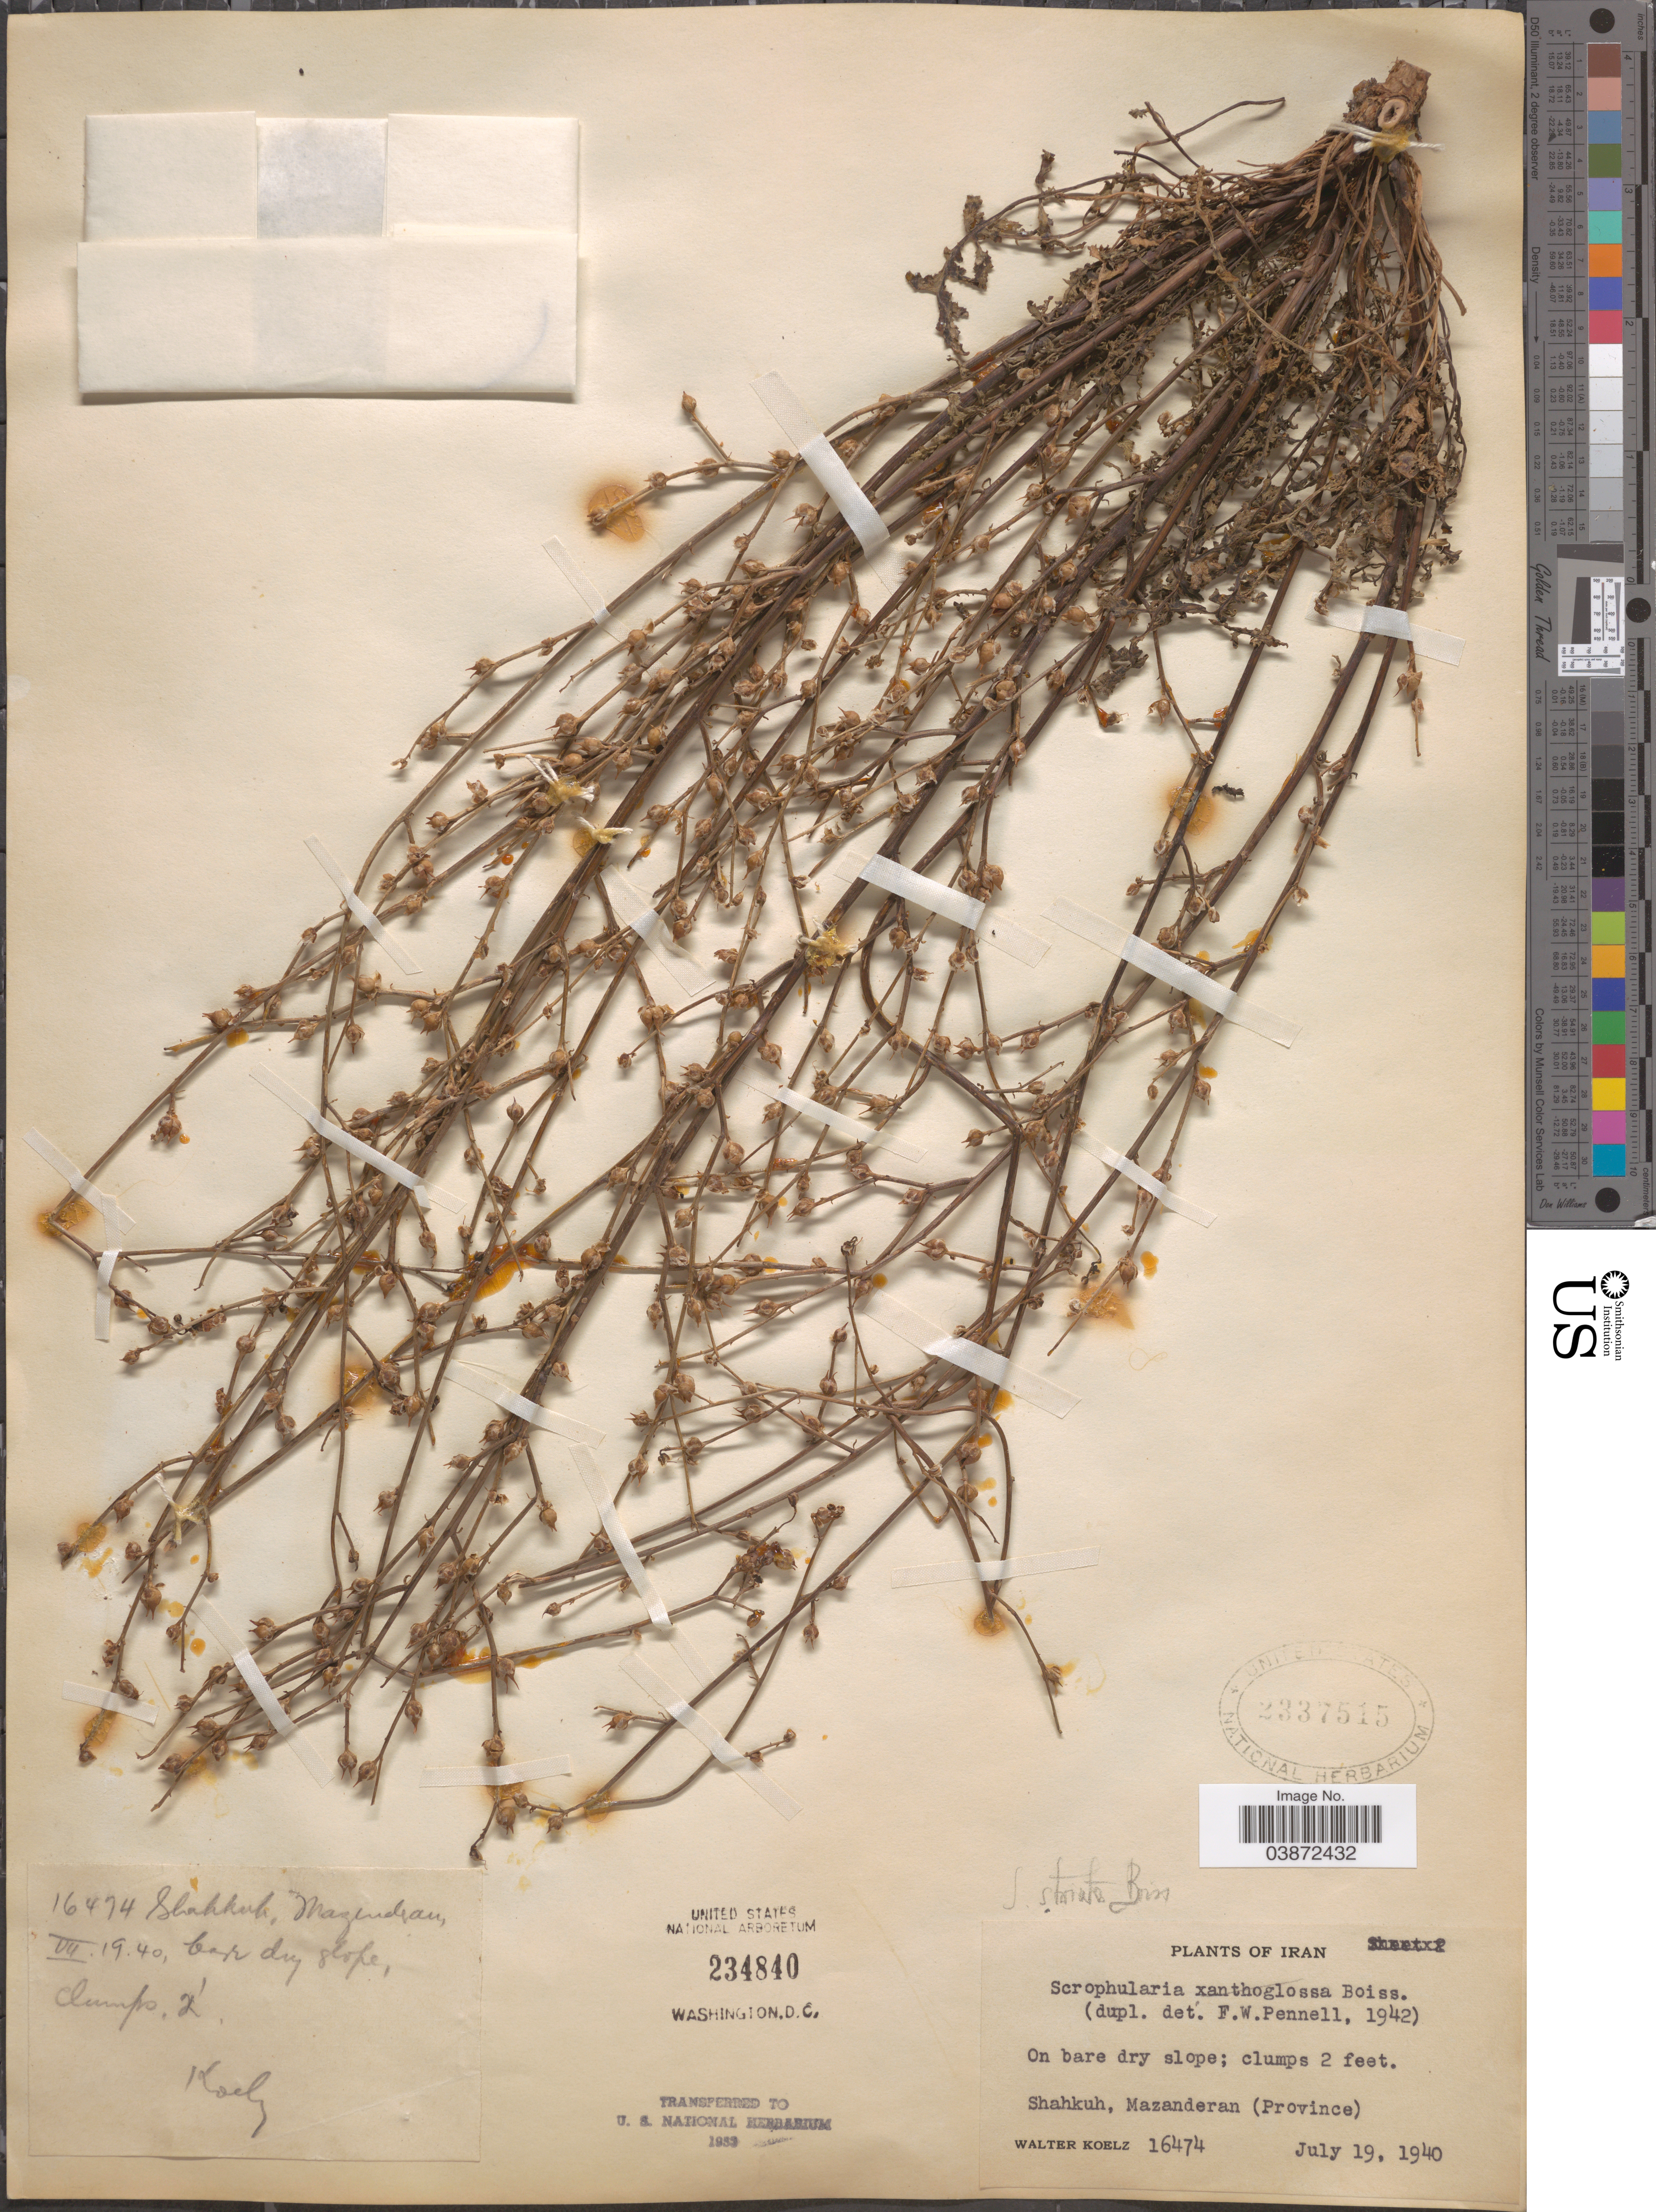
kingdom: Plantae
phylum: Tracheophyta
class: Magnoliopsida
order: Lamiales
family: Scrophulariaceae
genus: Scrophularia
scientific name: Scrophularia striata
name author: Boiss.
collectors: W. N. Koelz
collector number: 16474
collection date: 1940-07-19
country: Iran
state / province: Mazandaran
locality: Shahkuh.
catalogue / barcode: US 2337515